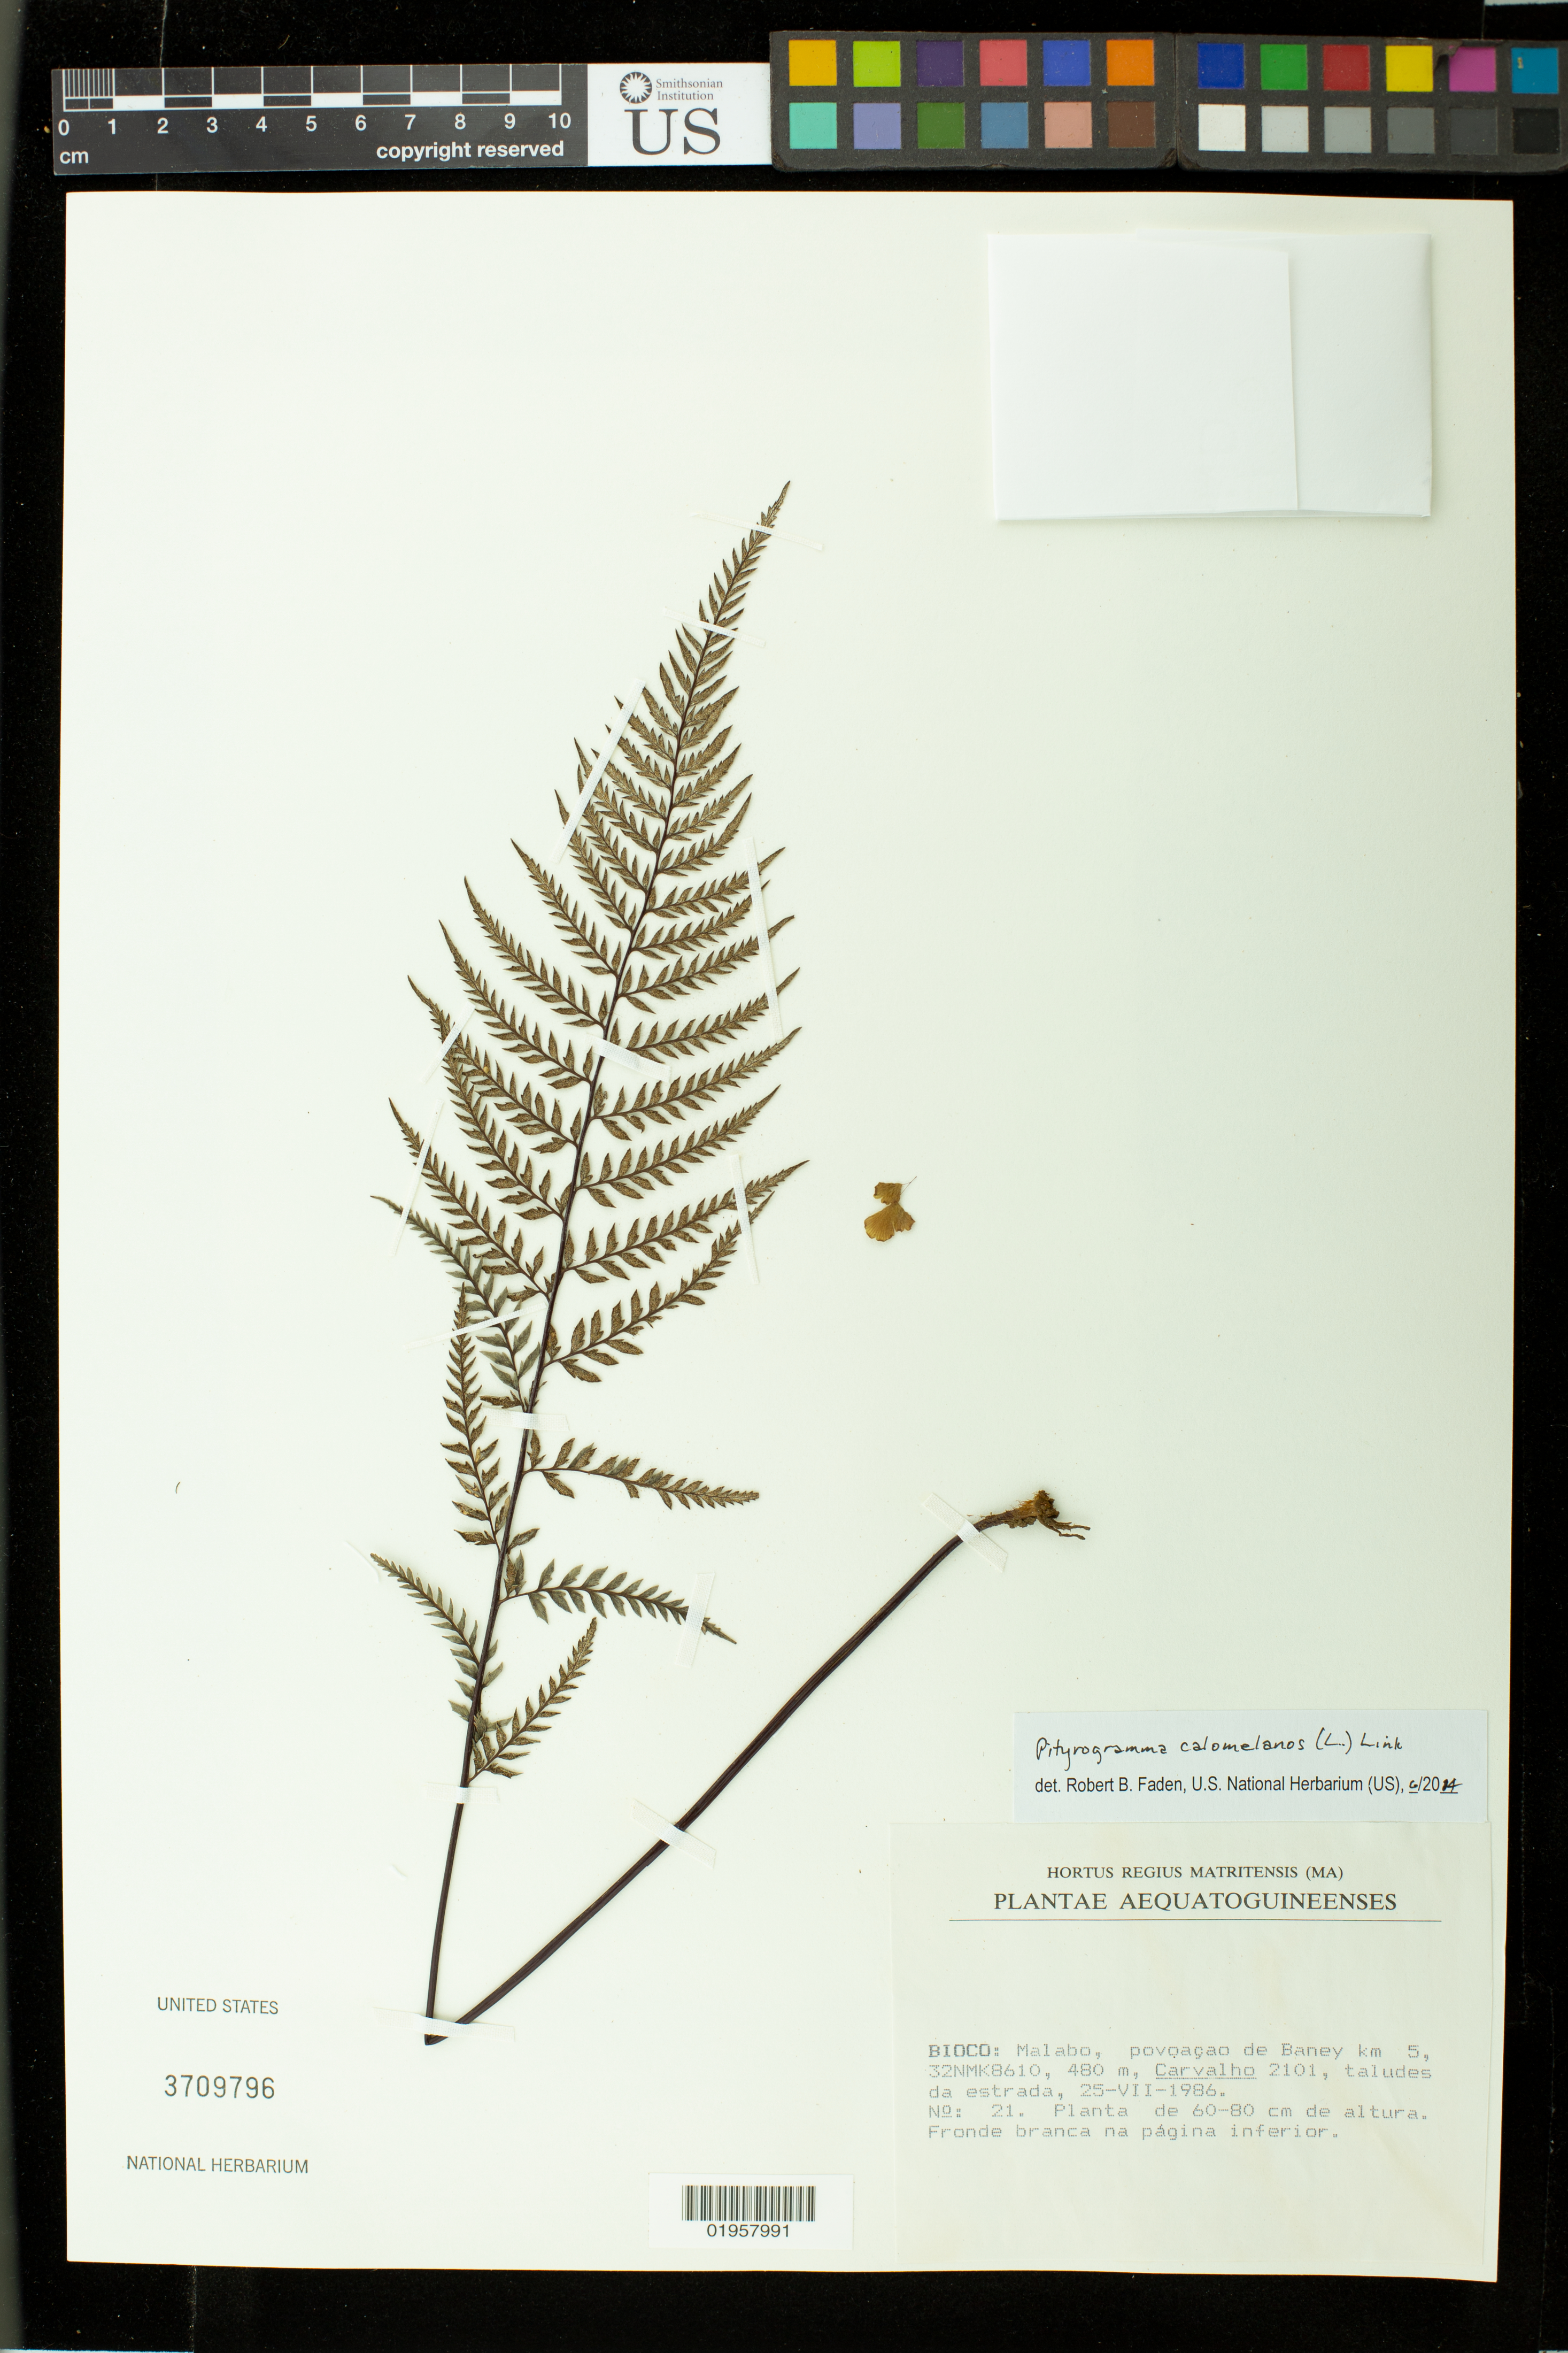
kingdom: Plantae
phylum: Tracheophyta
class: Polypodiopsida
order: Polypodiales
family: Pteridaceae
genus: Pityrogramma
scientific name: Pityrogramma calomelanos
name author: (L.) Link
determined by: Faden, Robert B., (US), Smithsonian Institution - National Museum of Natural History (UNITED STATES)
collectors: -- Carvalho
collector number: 2101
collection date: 1986-07-25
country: Equatorial Guinea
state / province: Bioko Norte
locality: Bioco [Bioko]. Malabo, povaçao de Baney km 5, 32NMK8809, 480 m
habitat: Taludes da estrada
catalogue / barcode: US 3709796